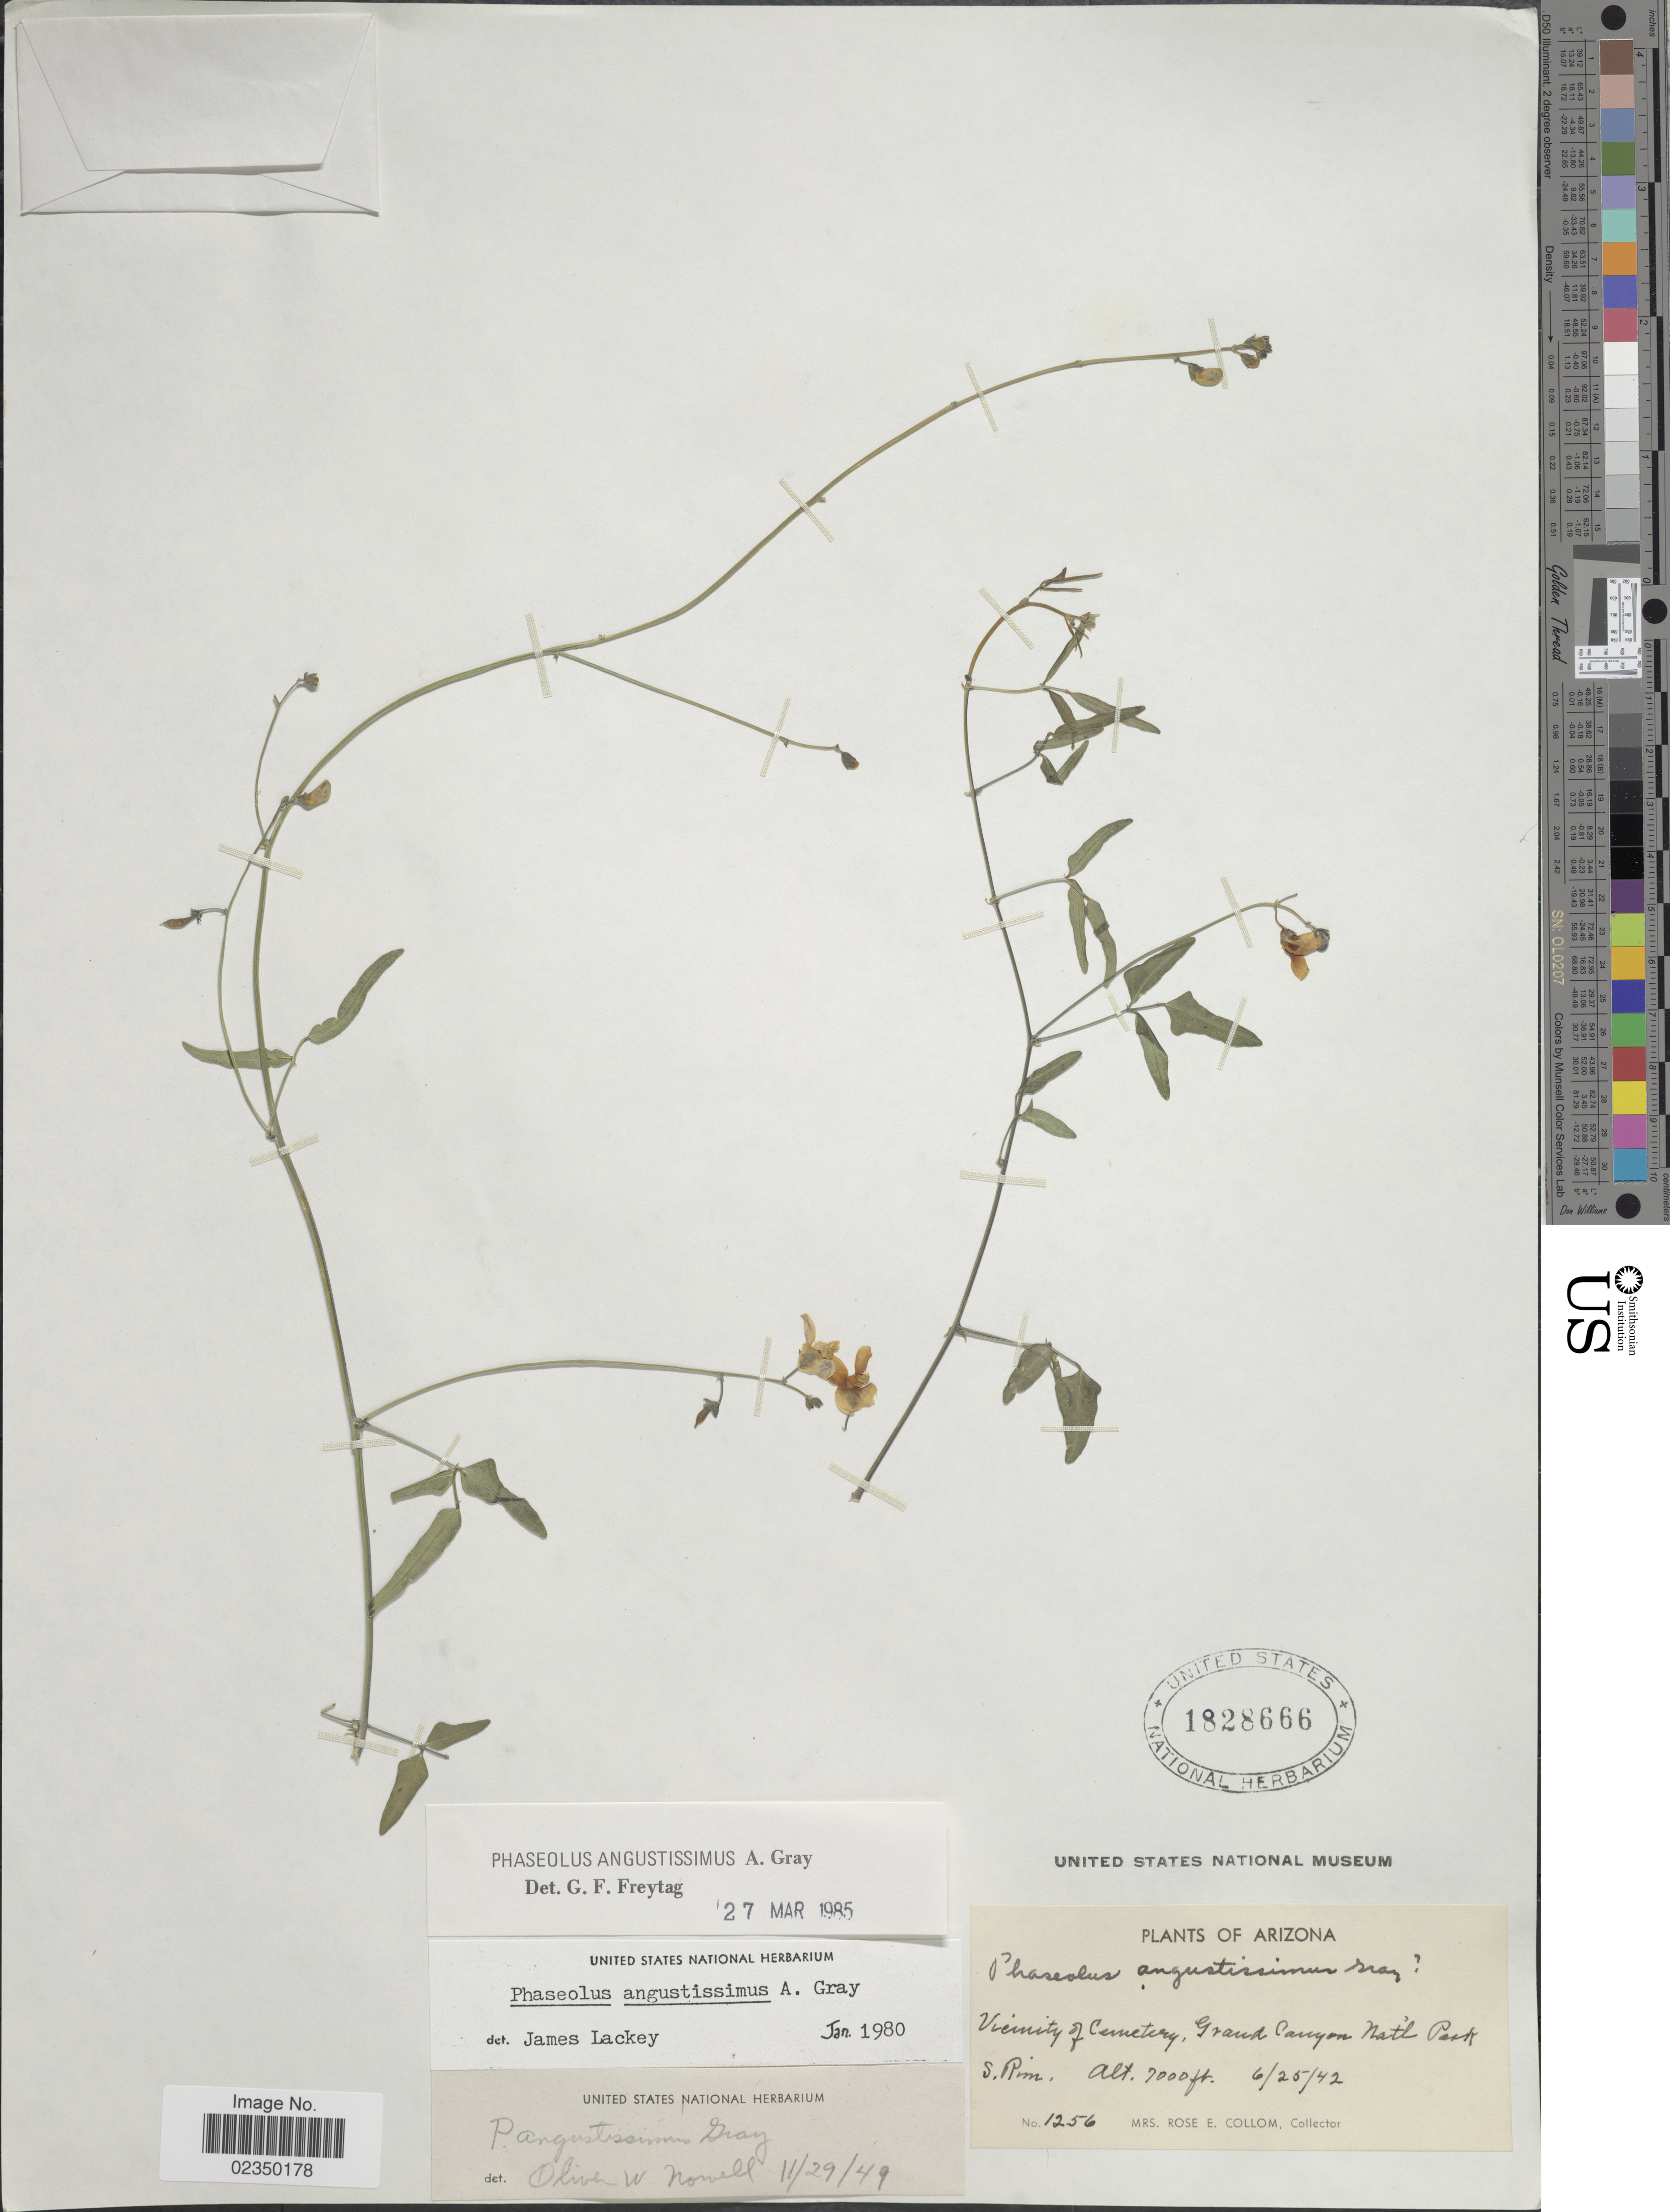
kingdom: Plantae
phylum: Tracheophyta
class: Magnoliopsida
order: Fabales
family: Fabaceae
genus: Phaseolus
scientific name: Phaseolus angustissimus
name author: A. Gray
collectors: R. E. Collom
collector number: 1256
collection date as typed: Transcribed d/m/y: 25/6/42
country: United States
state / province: Arizona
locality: Vicinity of Cemetery, Grand Canyon Nat'l Park, S. Rim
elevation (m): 2134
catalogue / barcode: US 1828666